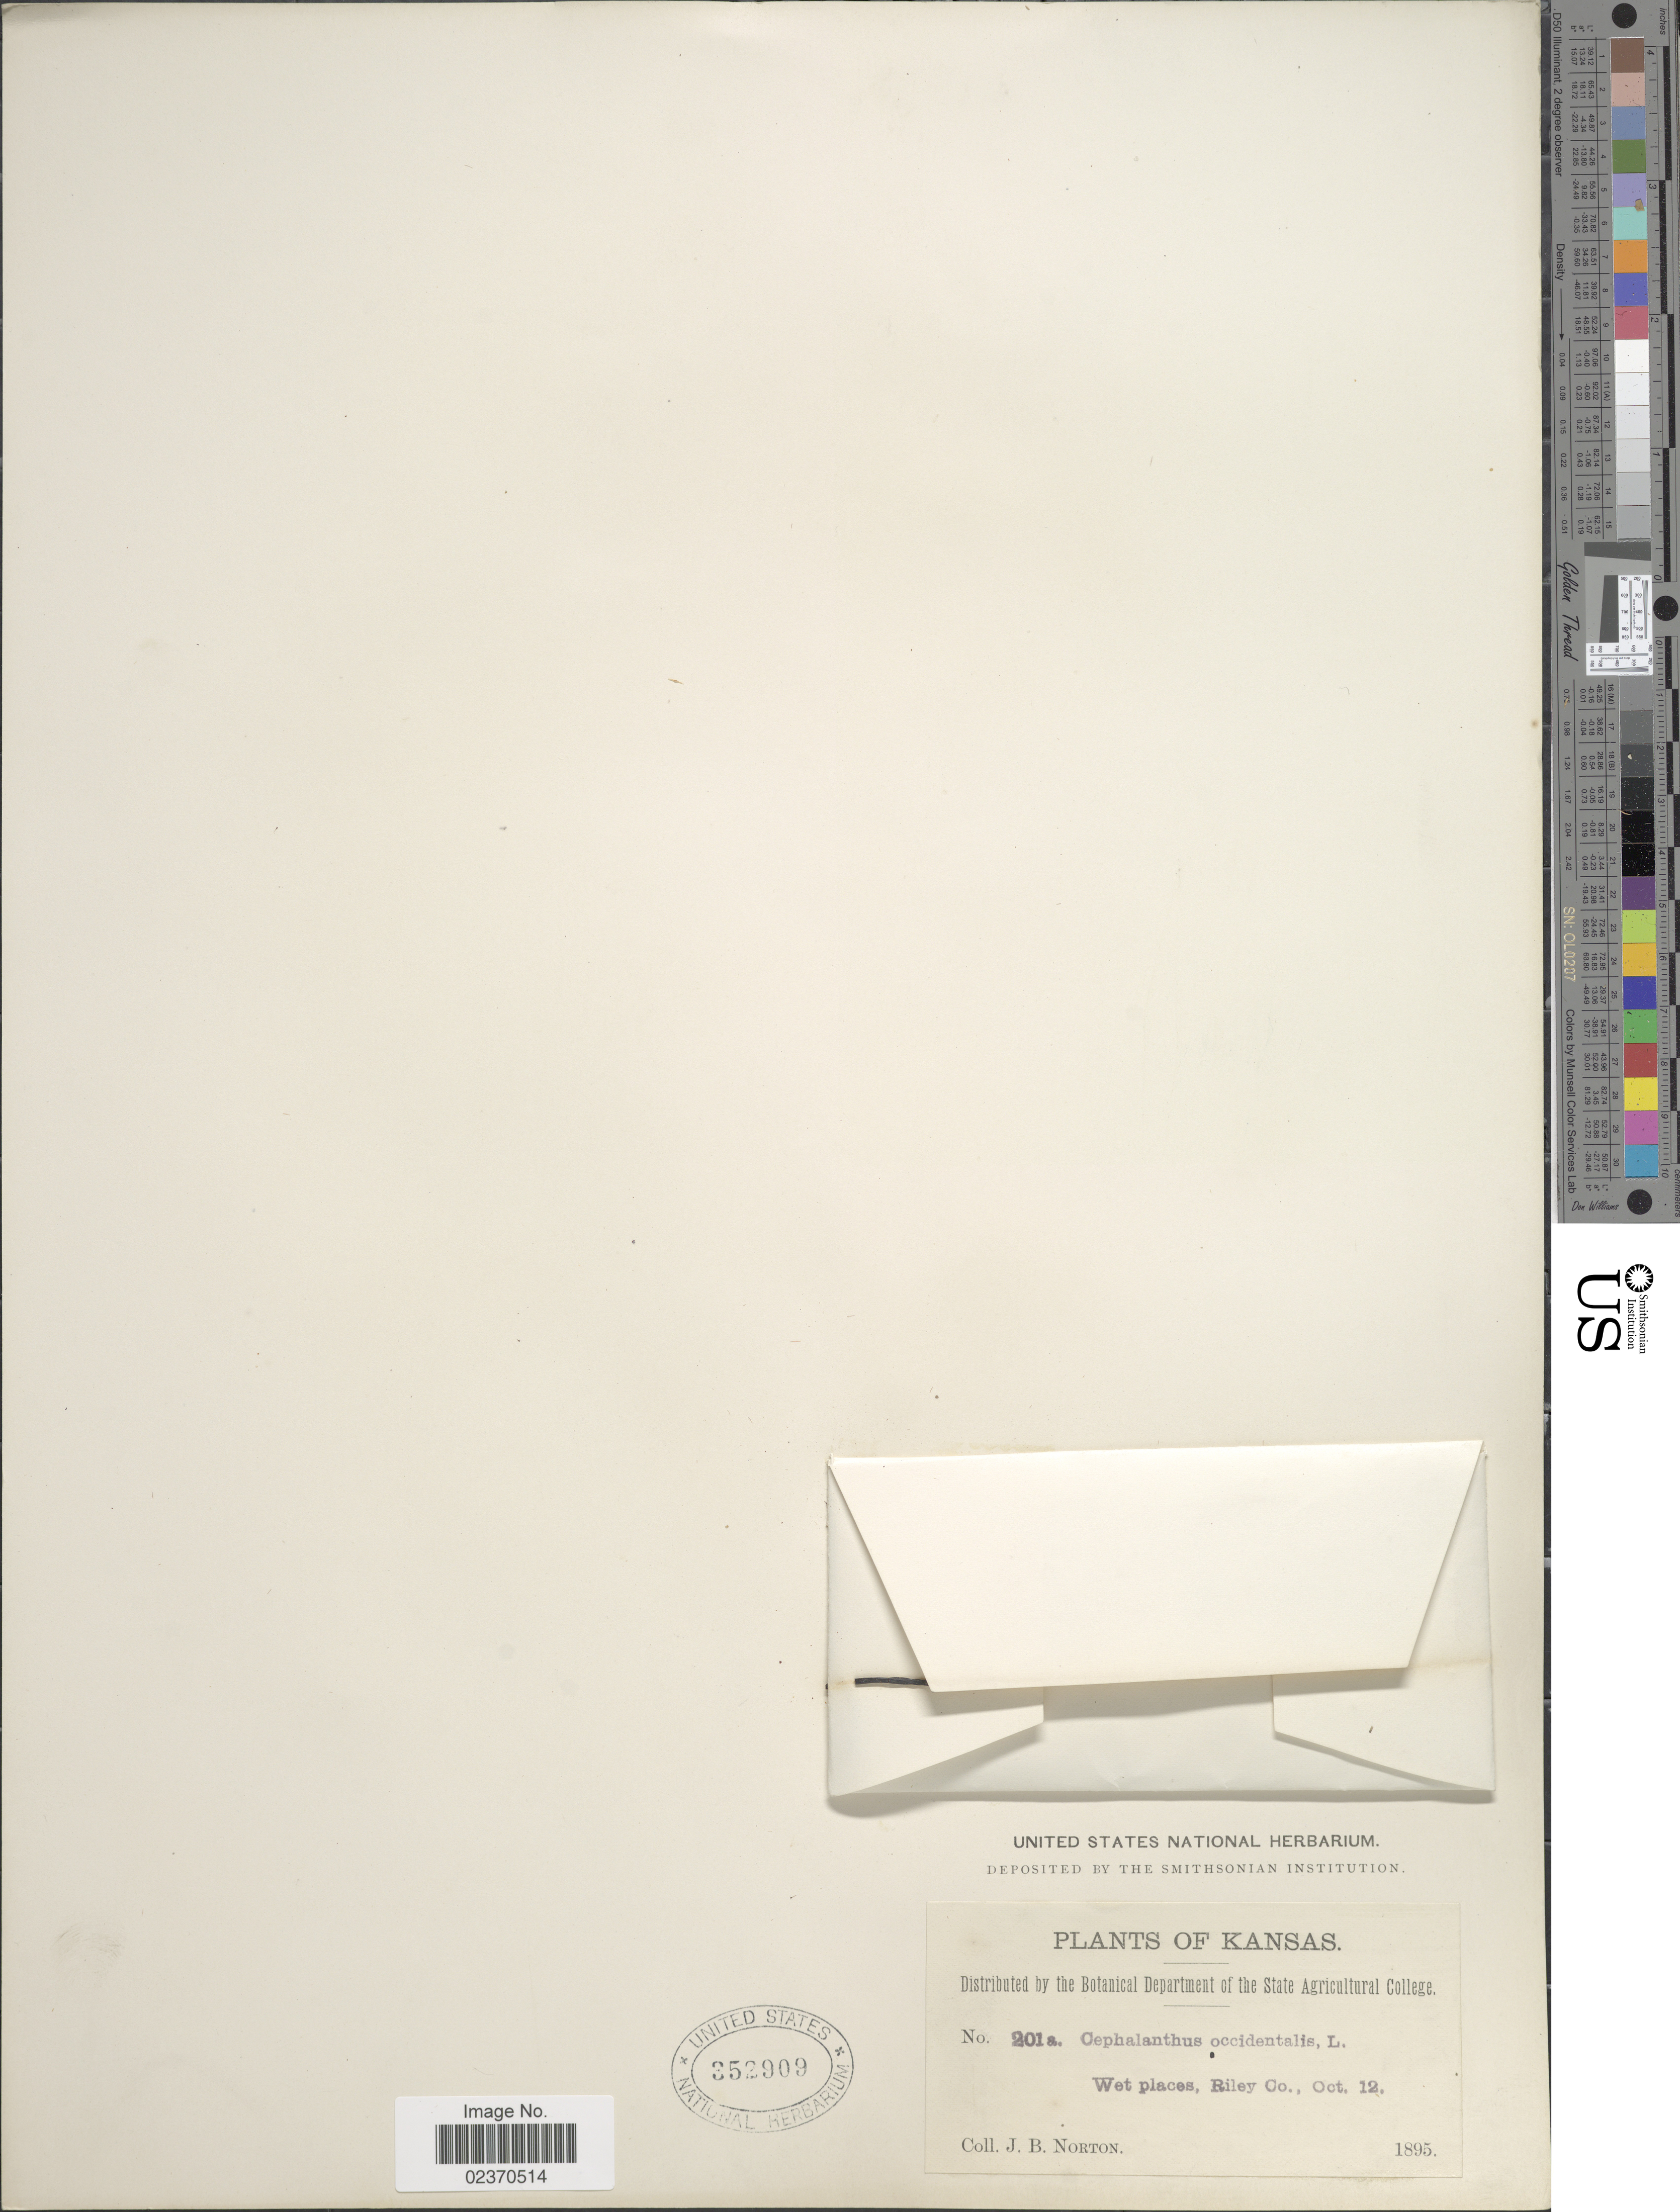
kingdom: Plantae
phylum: Tracheophyta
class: Magnoliopsida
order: Gentianales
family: Rubiaceae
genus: Cephalanthus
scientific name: Cephalanthus occidentalis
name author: L.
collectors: J. B. Norton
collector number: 201A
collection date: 1895-10-12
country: United States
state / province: Kansas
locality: Wet places, Riley Co.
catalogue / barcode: US 352909